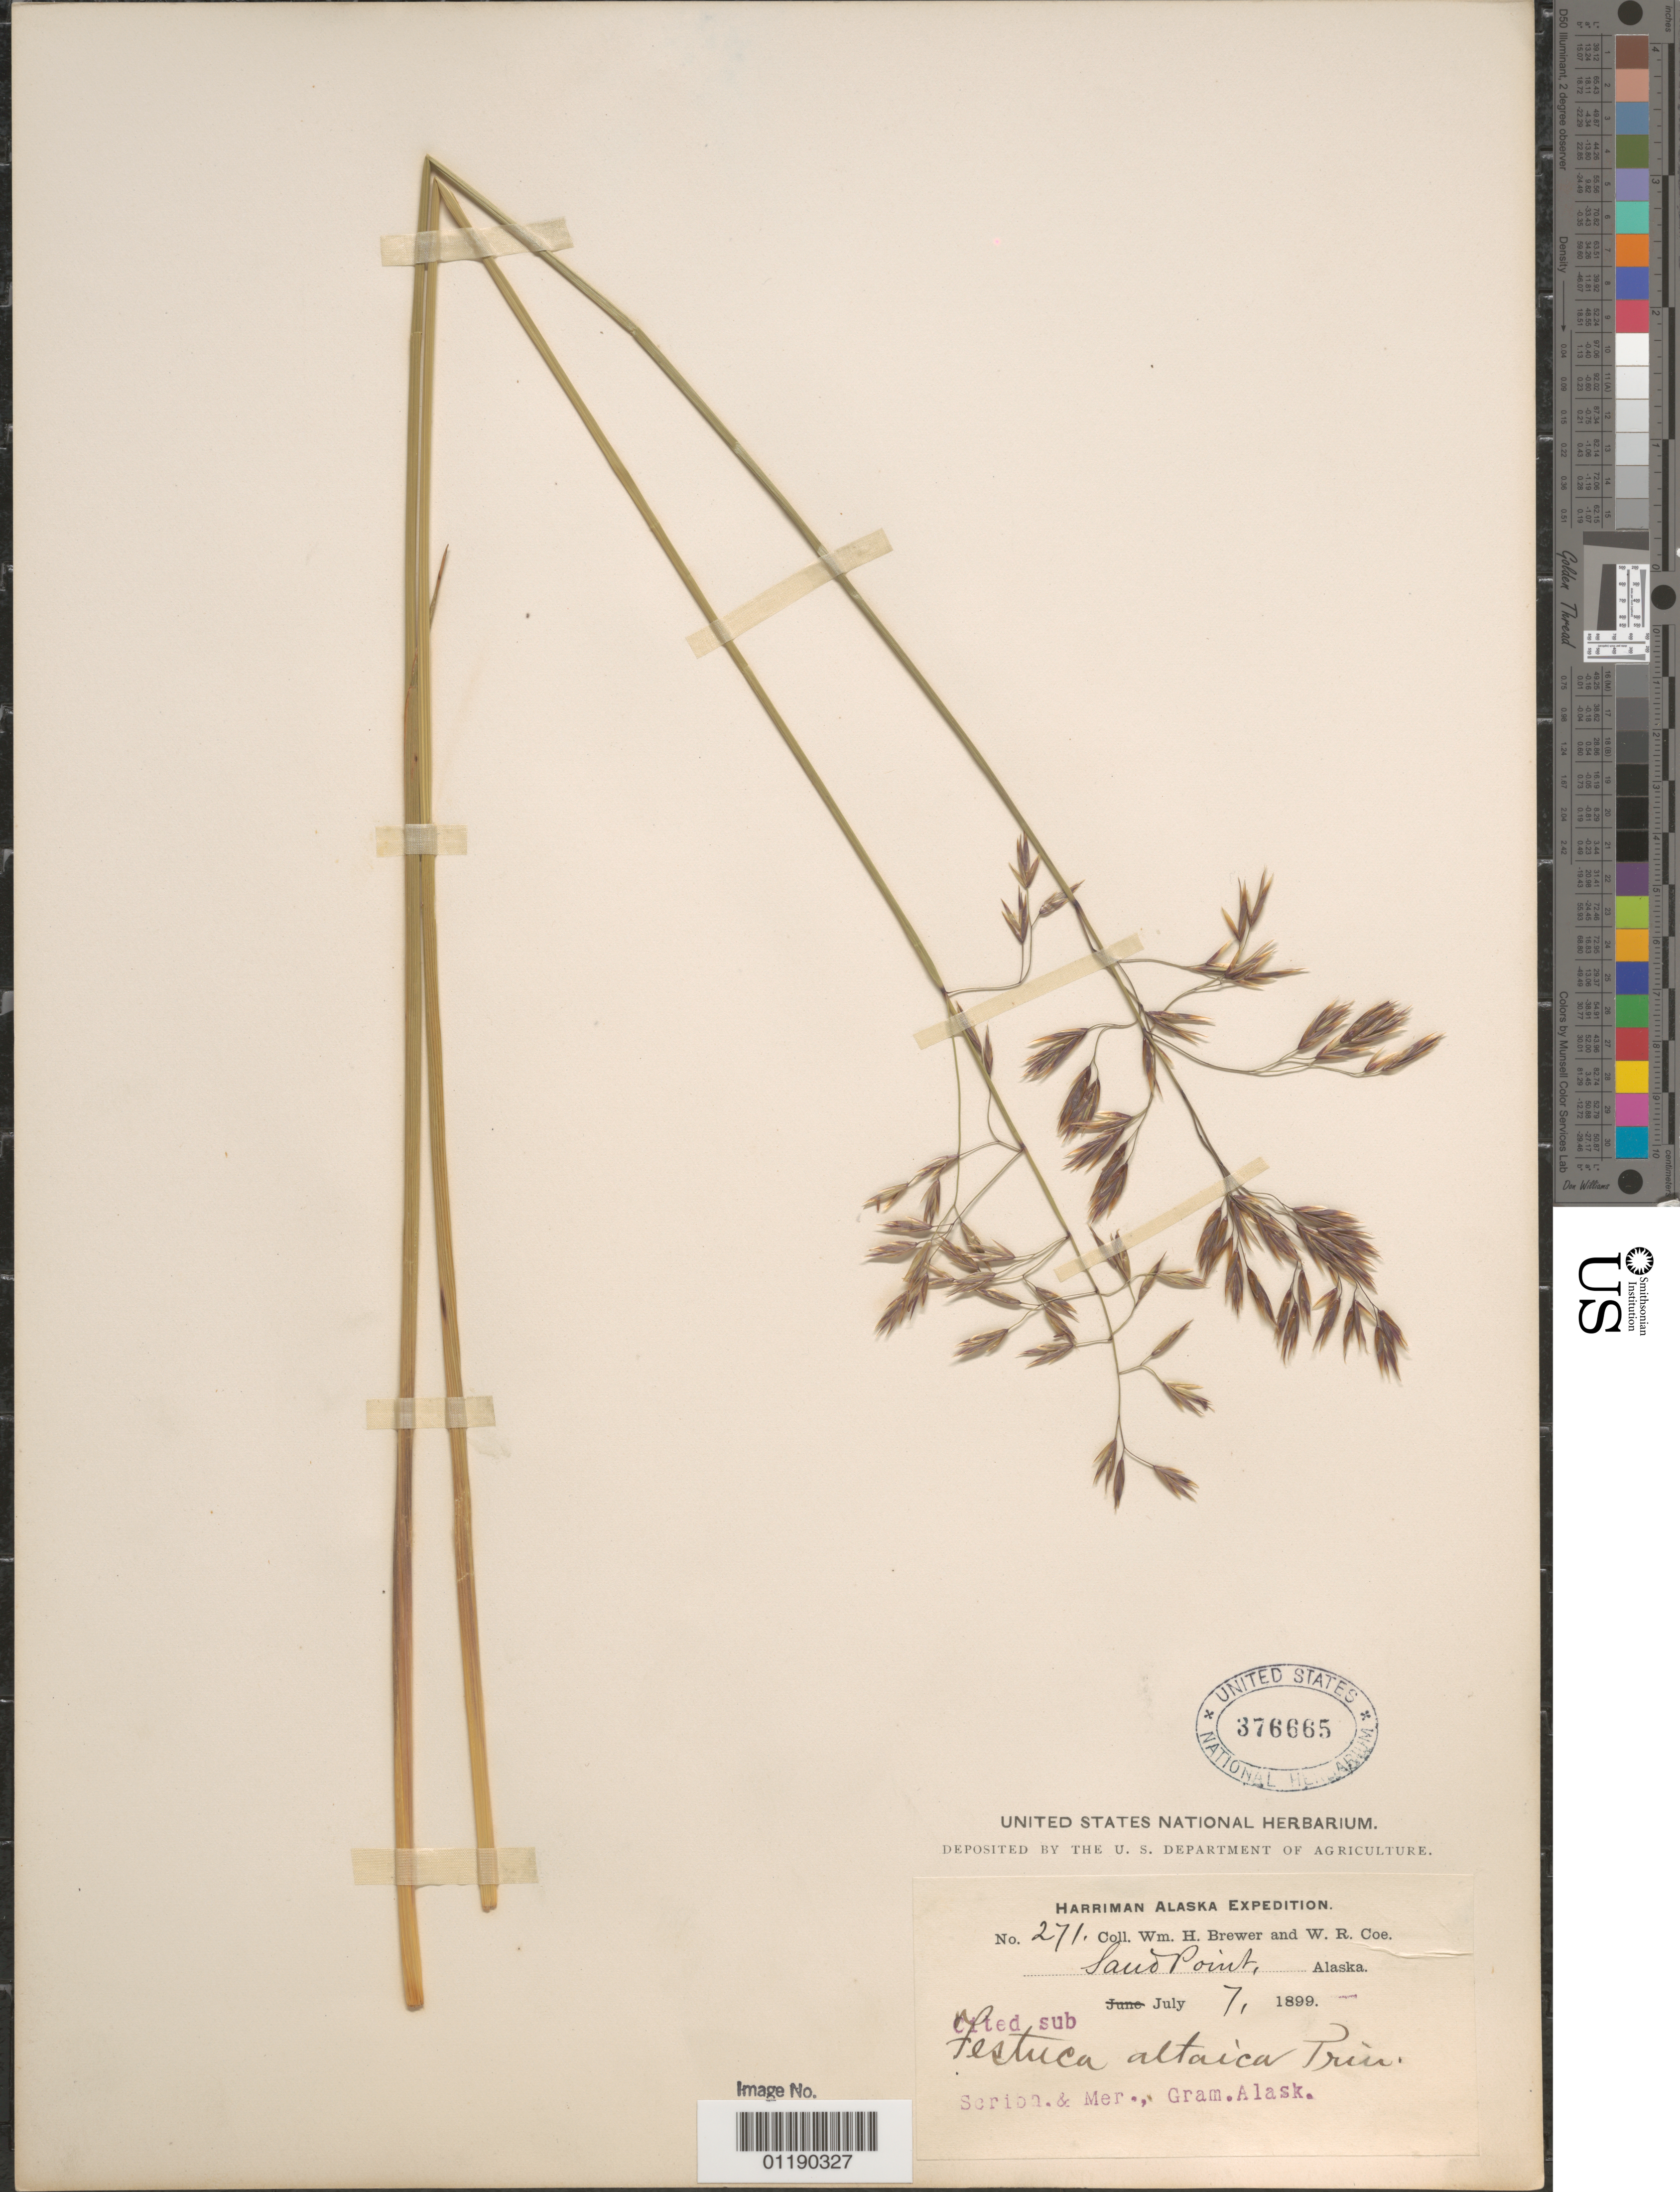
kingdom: Plantae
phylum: Tracheophyta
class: Liliopsida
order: Poales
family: Poaceae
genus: Festuca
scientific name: Festuca altaica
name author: Trin.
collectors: W. H. Brewer & W. Coe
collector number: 271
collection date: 1899-07-07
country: United States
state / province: Alaska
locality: Sand Point.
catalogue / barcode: US 376665